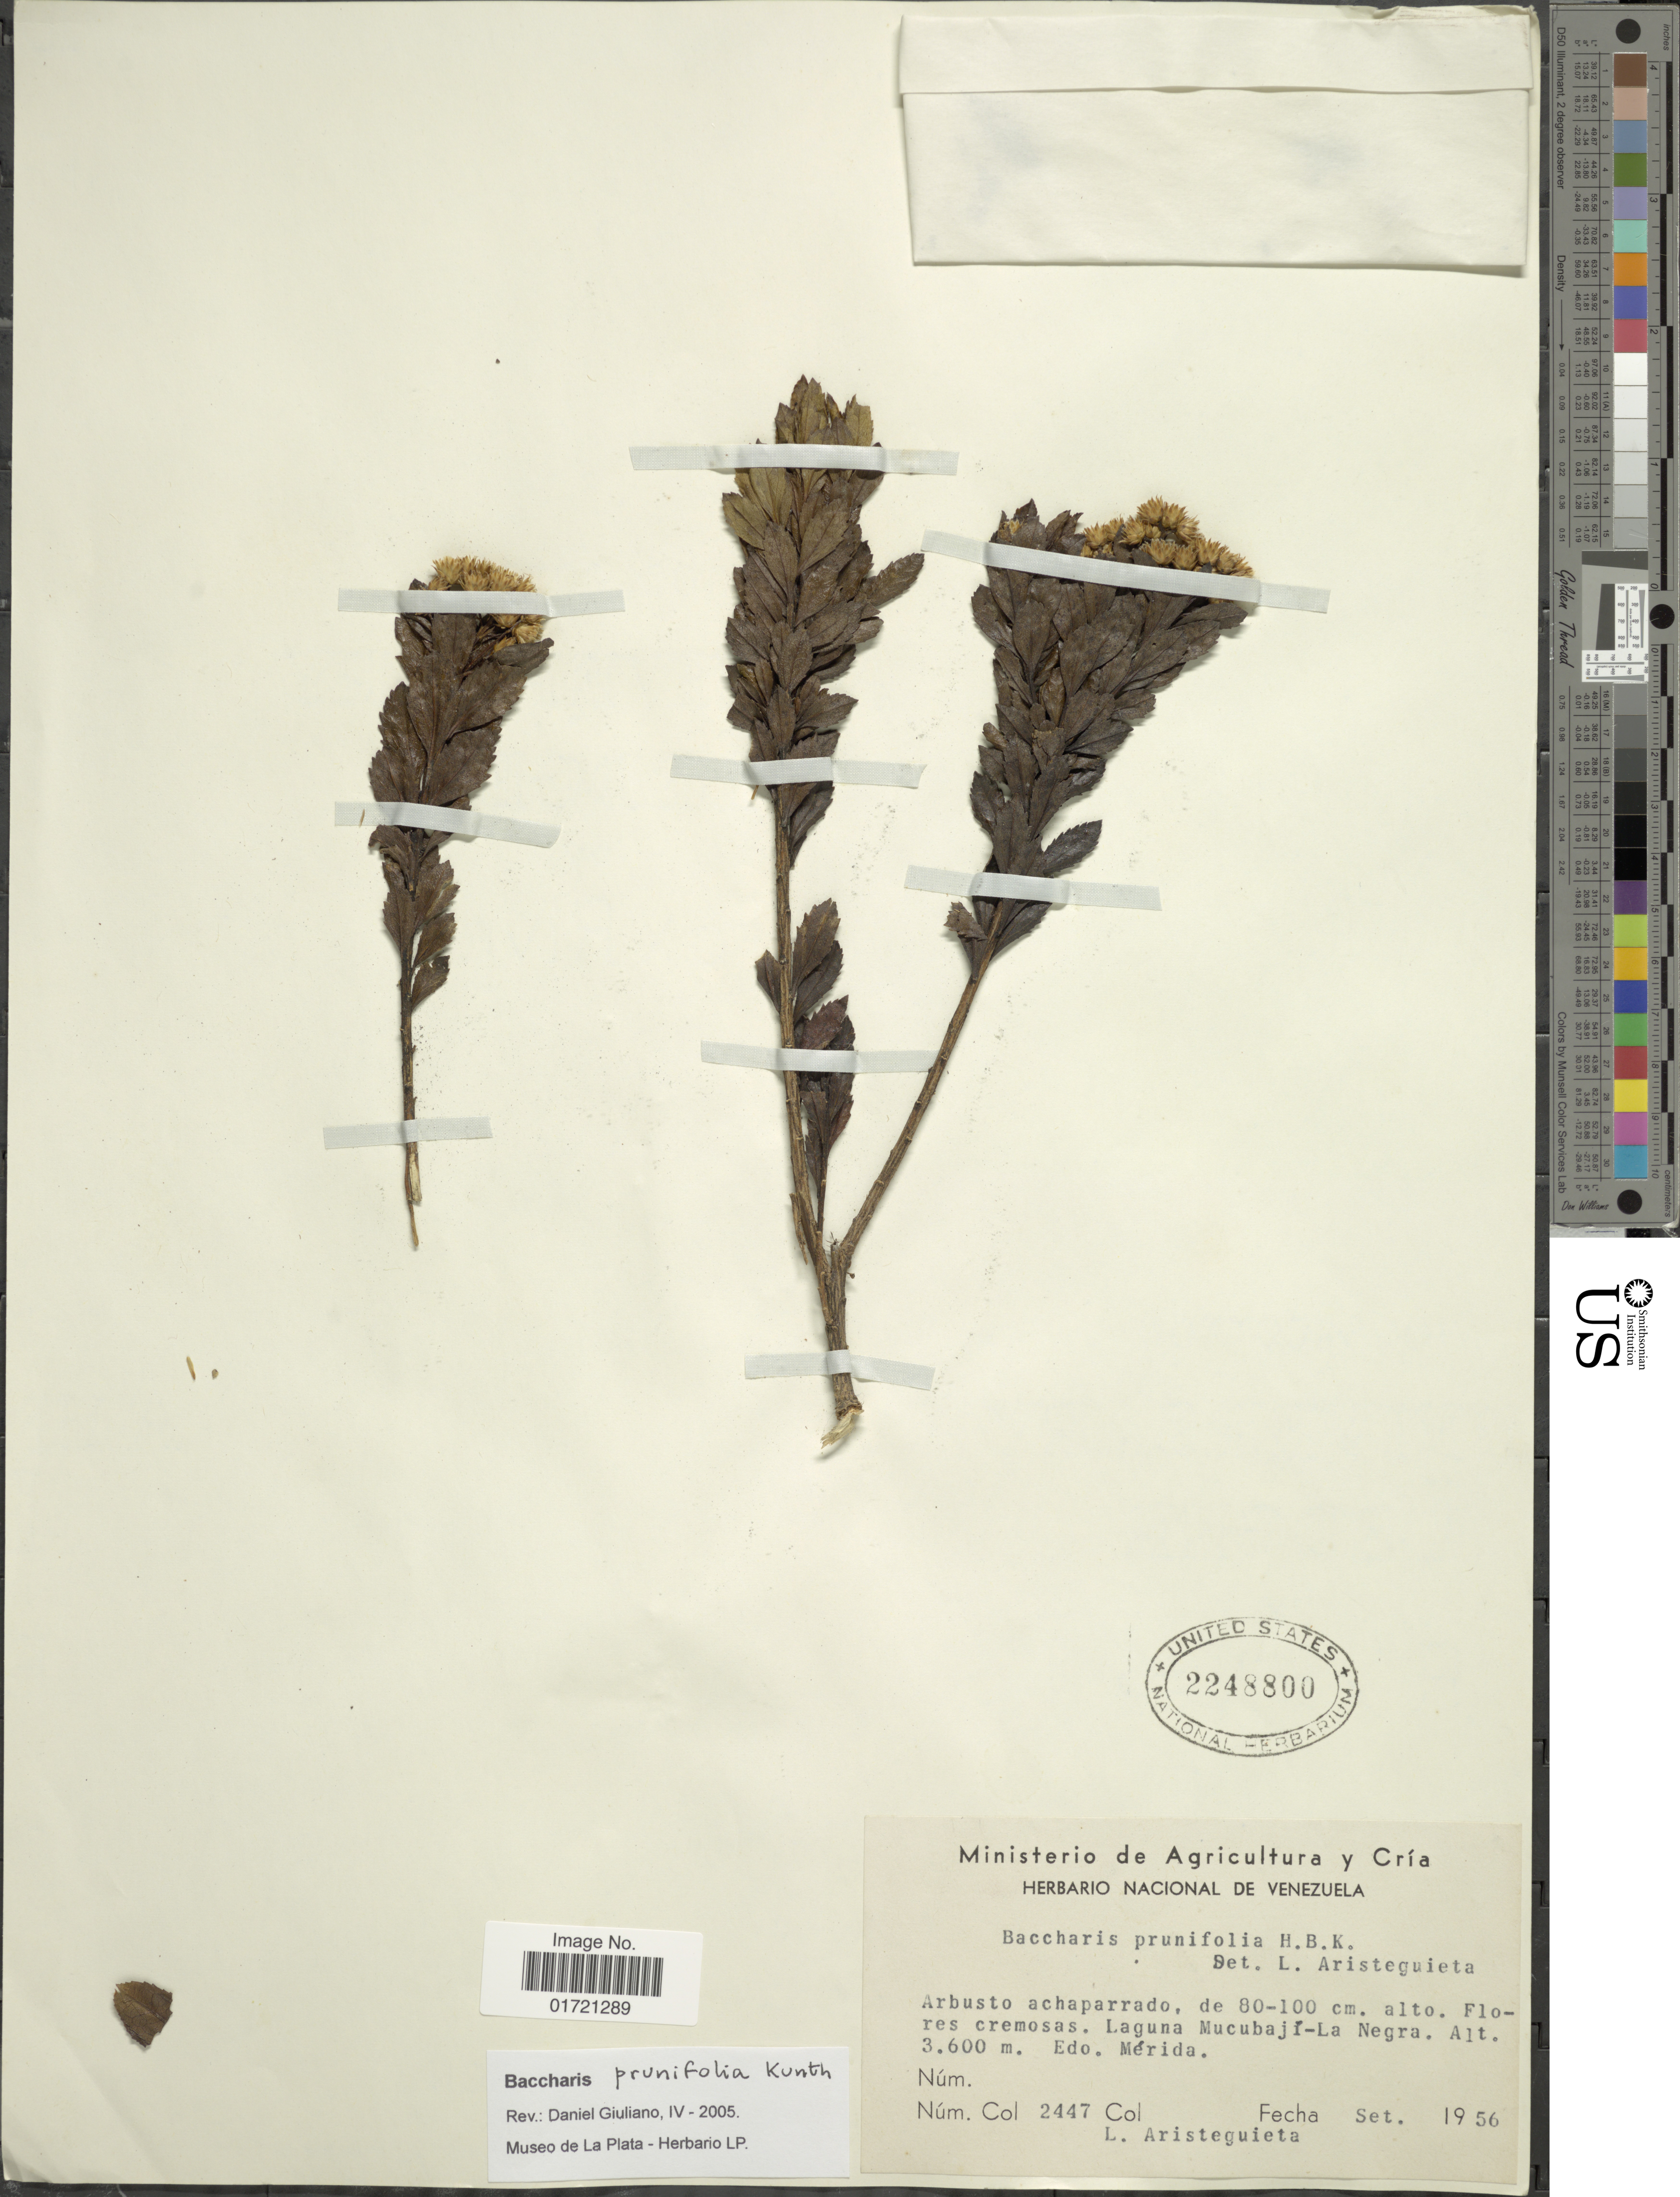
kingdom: Plantae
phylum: Tracheophyta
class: Magnoliopsida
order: Asterales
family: Asteraceae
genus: Baccharis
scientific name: Baccharis prunifolia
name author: Kunth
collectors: L. Aristeguieta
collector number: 2447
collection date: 1956-09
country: Venezuela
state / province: Mérida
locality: Laguna Mucubají-La Negra. Edo. Mérida.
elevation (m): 3600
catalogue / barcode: US 2248800